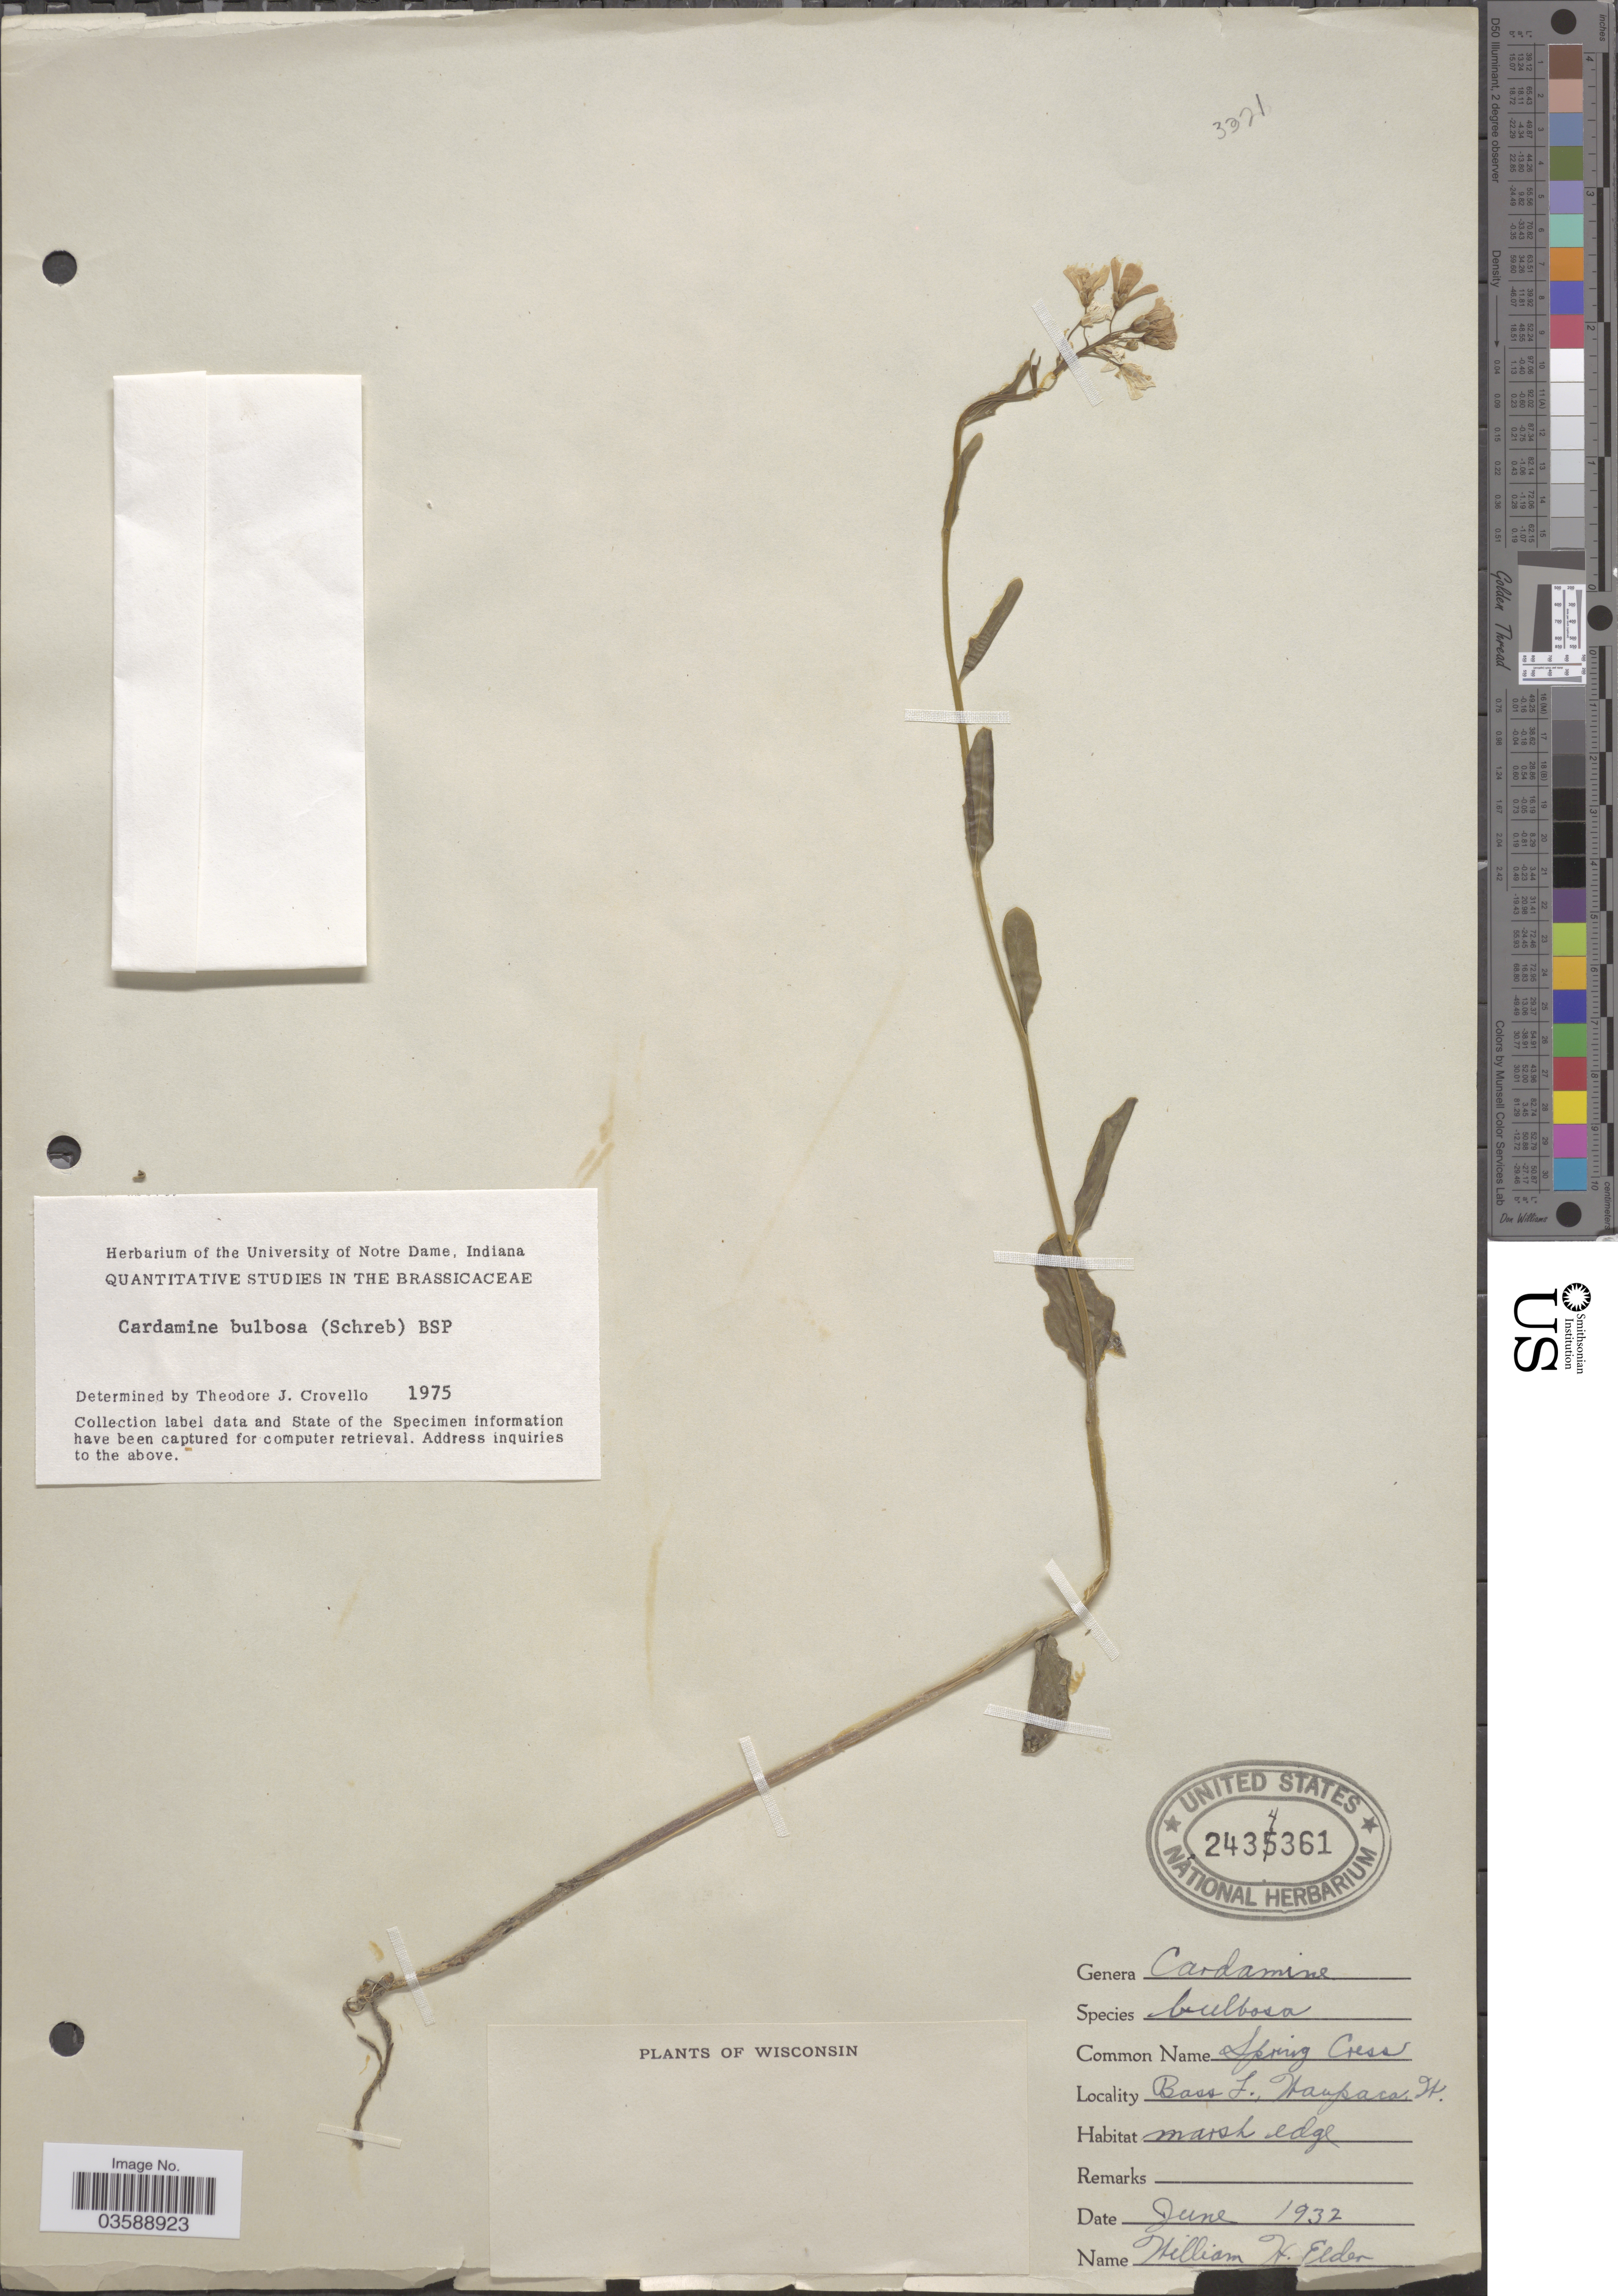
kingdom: Plantae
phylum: Tracheophyta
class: Magnoliopsida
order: Brassicales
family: Brassicaceae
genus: Cardamine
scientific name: Cardamine bulbosa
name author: (Schreb. ex Muhl.) Britton et al.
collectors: W. Elder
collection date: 1932-06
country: United States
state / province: Wisconsin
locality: Bass L. Waupaca W.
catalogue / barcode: US 2434361